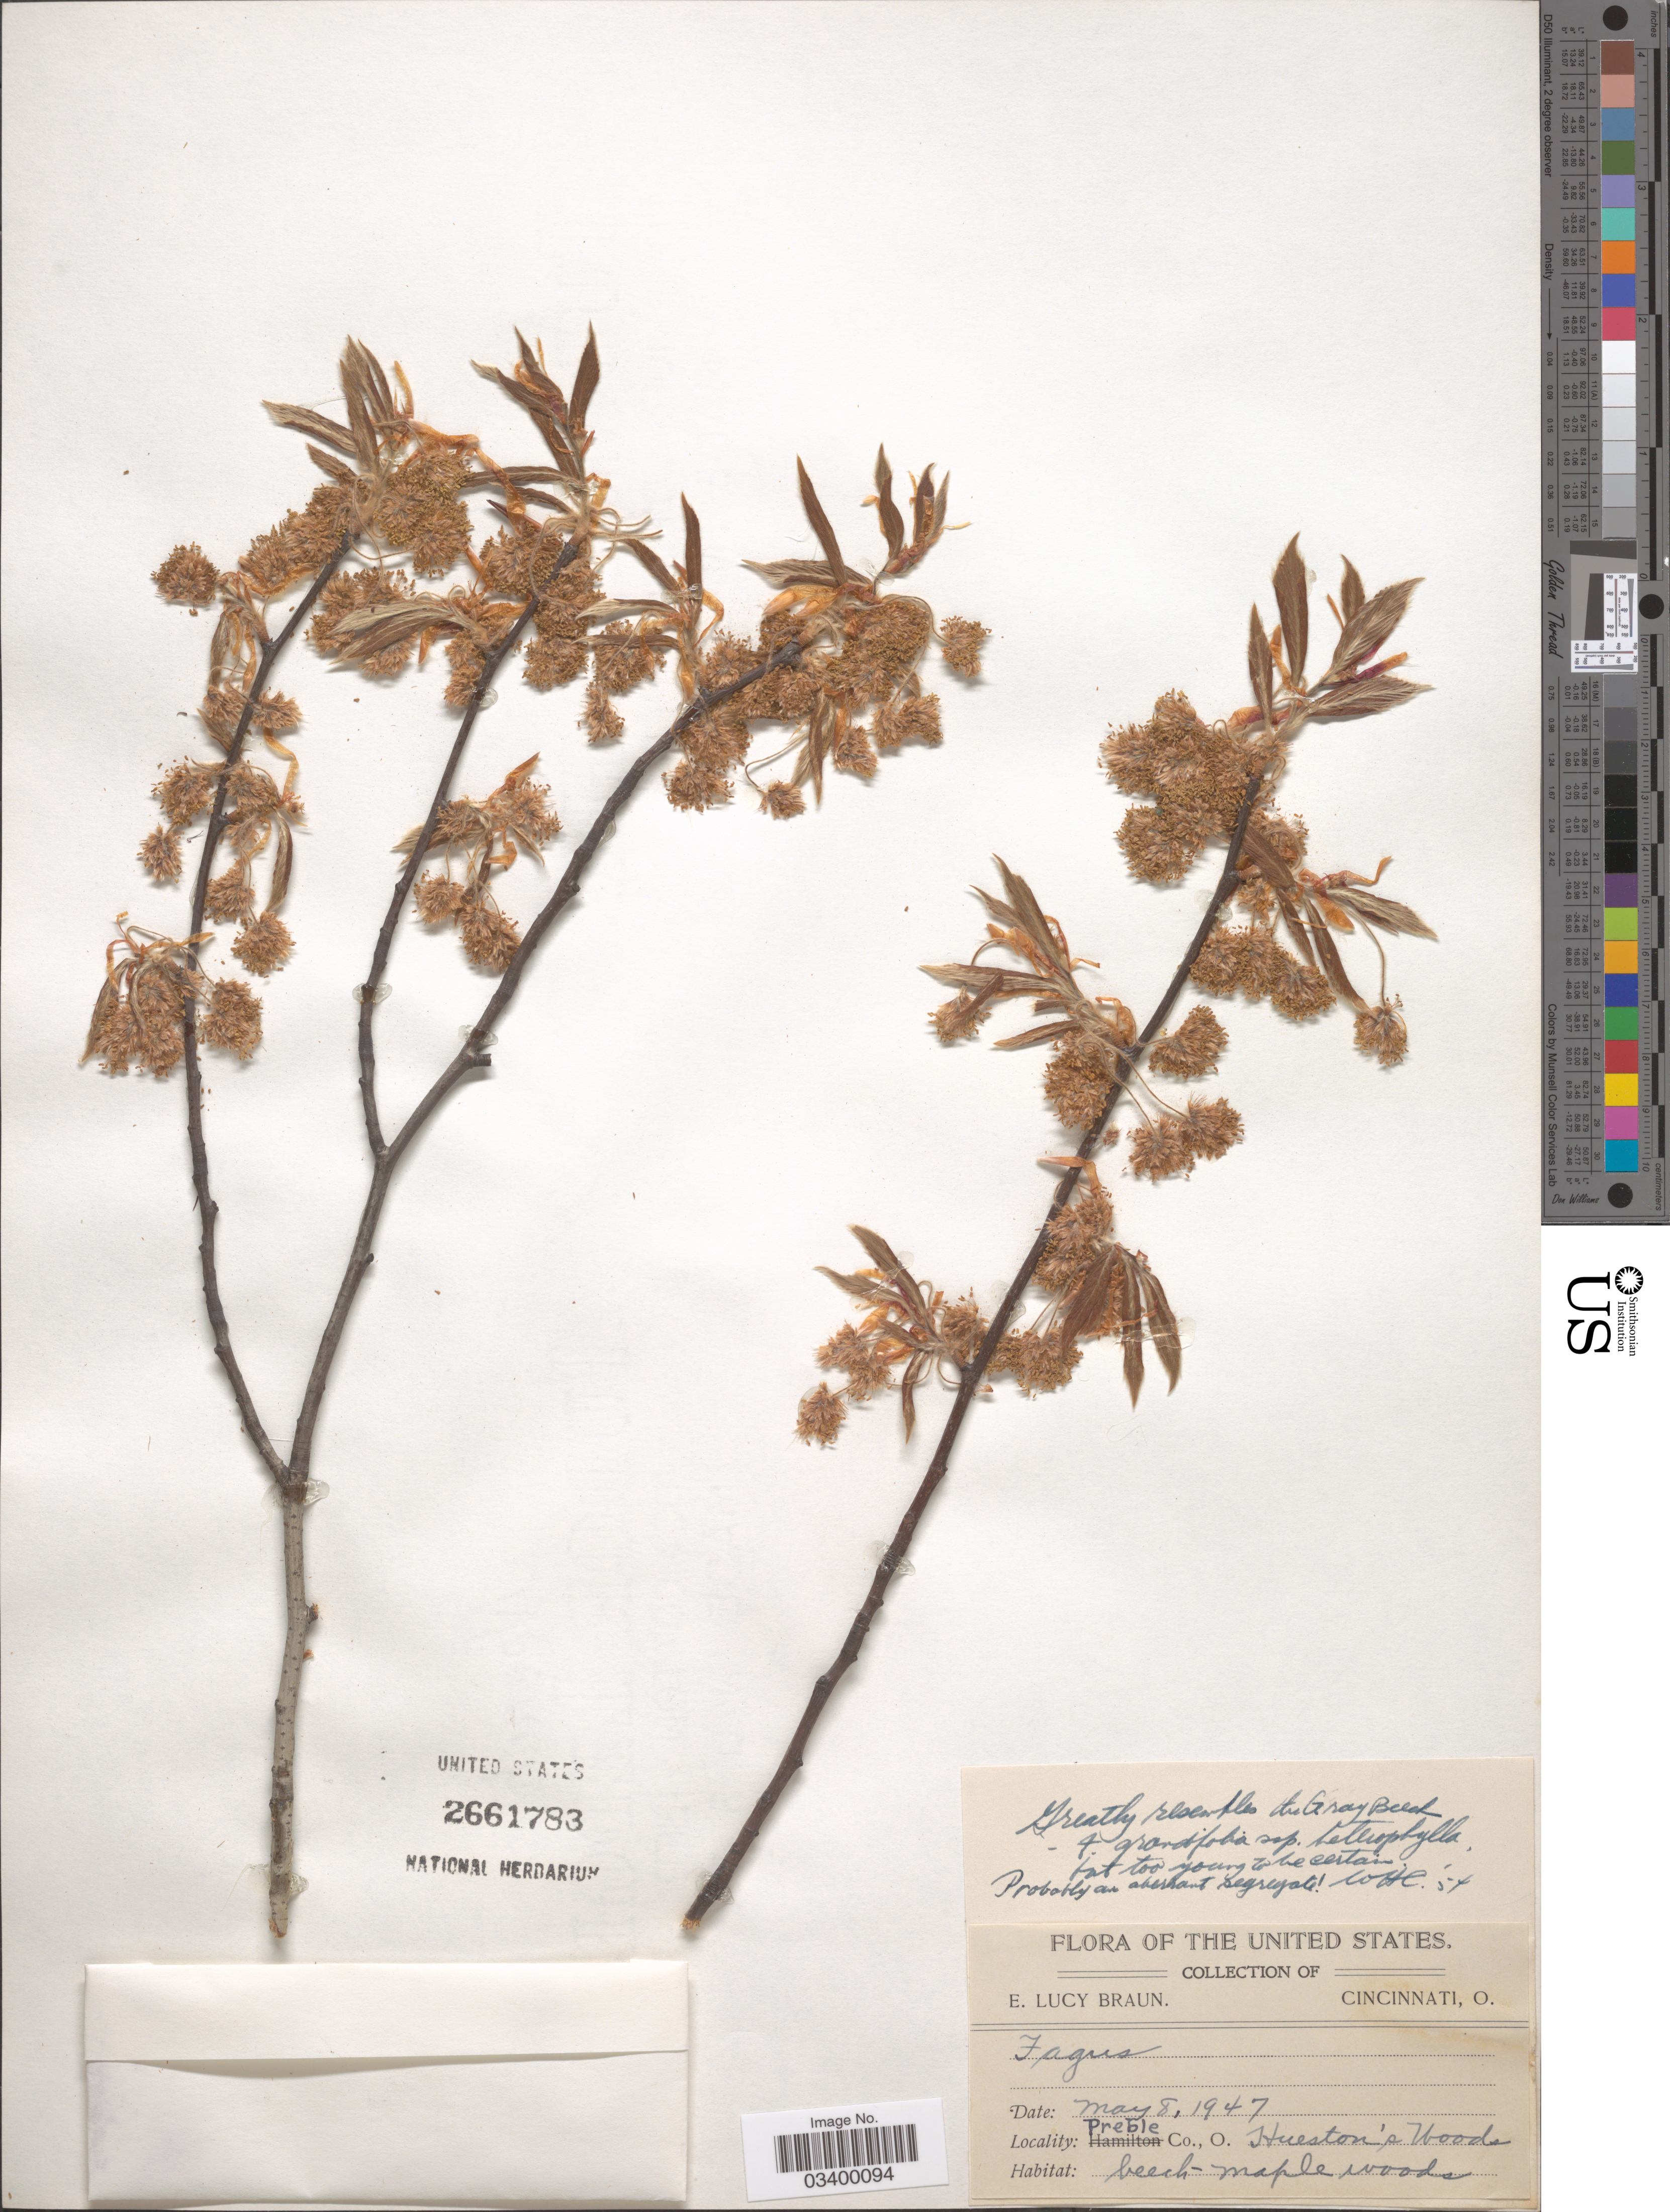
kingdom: Plantae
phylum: Tracheophyta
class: Magnoliopsida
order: Fagales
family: Fagaceae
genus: Fagus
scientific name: Fagus sp.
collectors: E. L. Braun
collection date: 1947-05-08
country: United States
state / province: Ohio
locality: Preble Co. Hueston's Woods.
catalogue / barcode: US 2661783